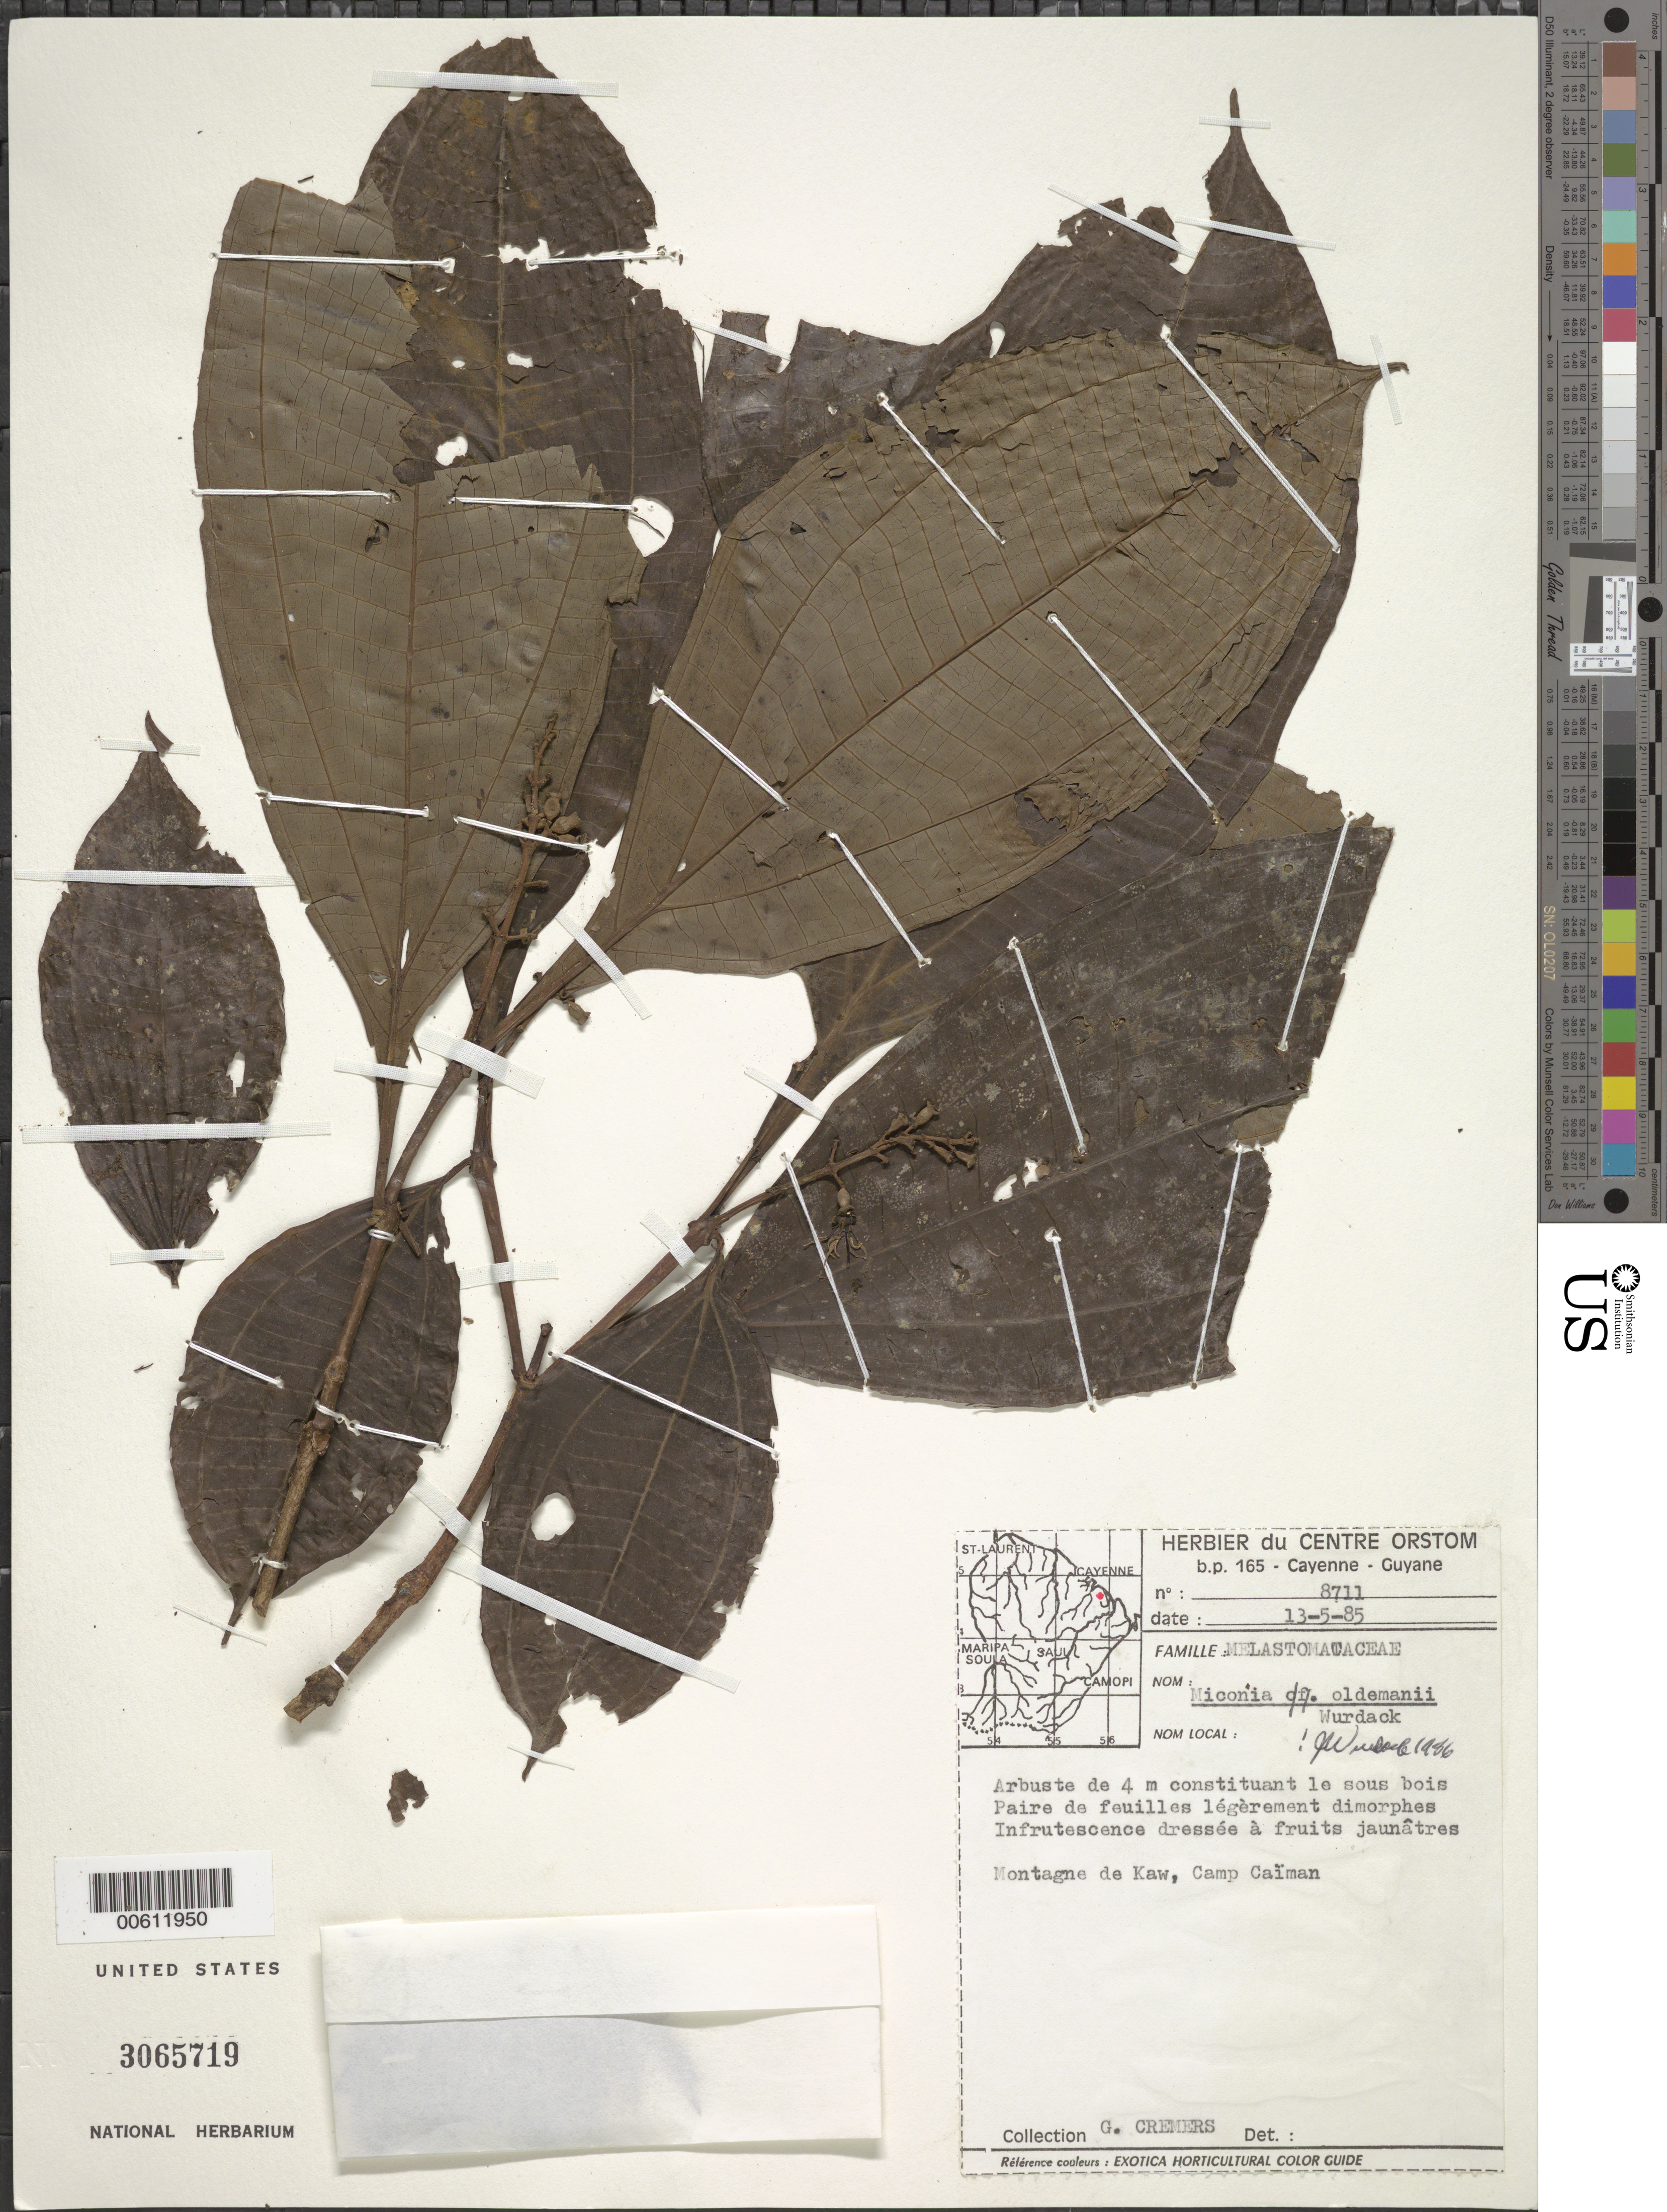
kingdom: Plantae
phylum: Tracheophyta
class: Magnoliopsida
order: Myrtales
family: Melastomataceae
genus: Miconia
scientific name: Miconia oldemanii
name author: Wurdack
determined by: Wurdack, John J., (US), US (UNITED STATES)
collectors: G. Cremers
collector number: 8711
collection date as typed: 13-May-85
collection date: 1985-05-13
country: French Guiana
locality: Montagne de Kaw, Camp Caïman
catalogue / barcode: US 3065719